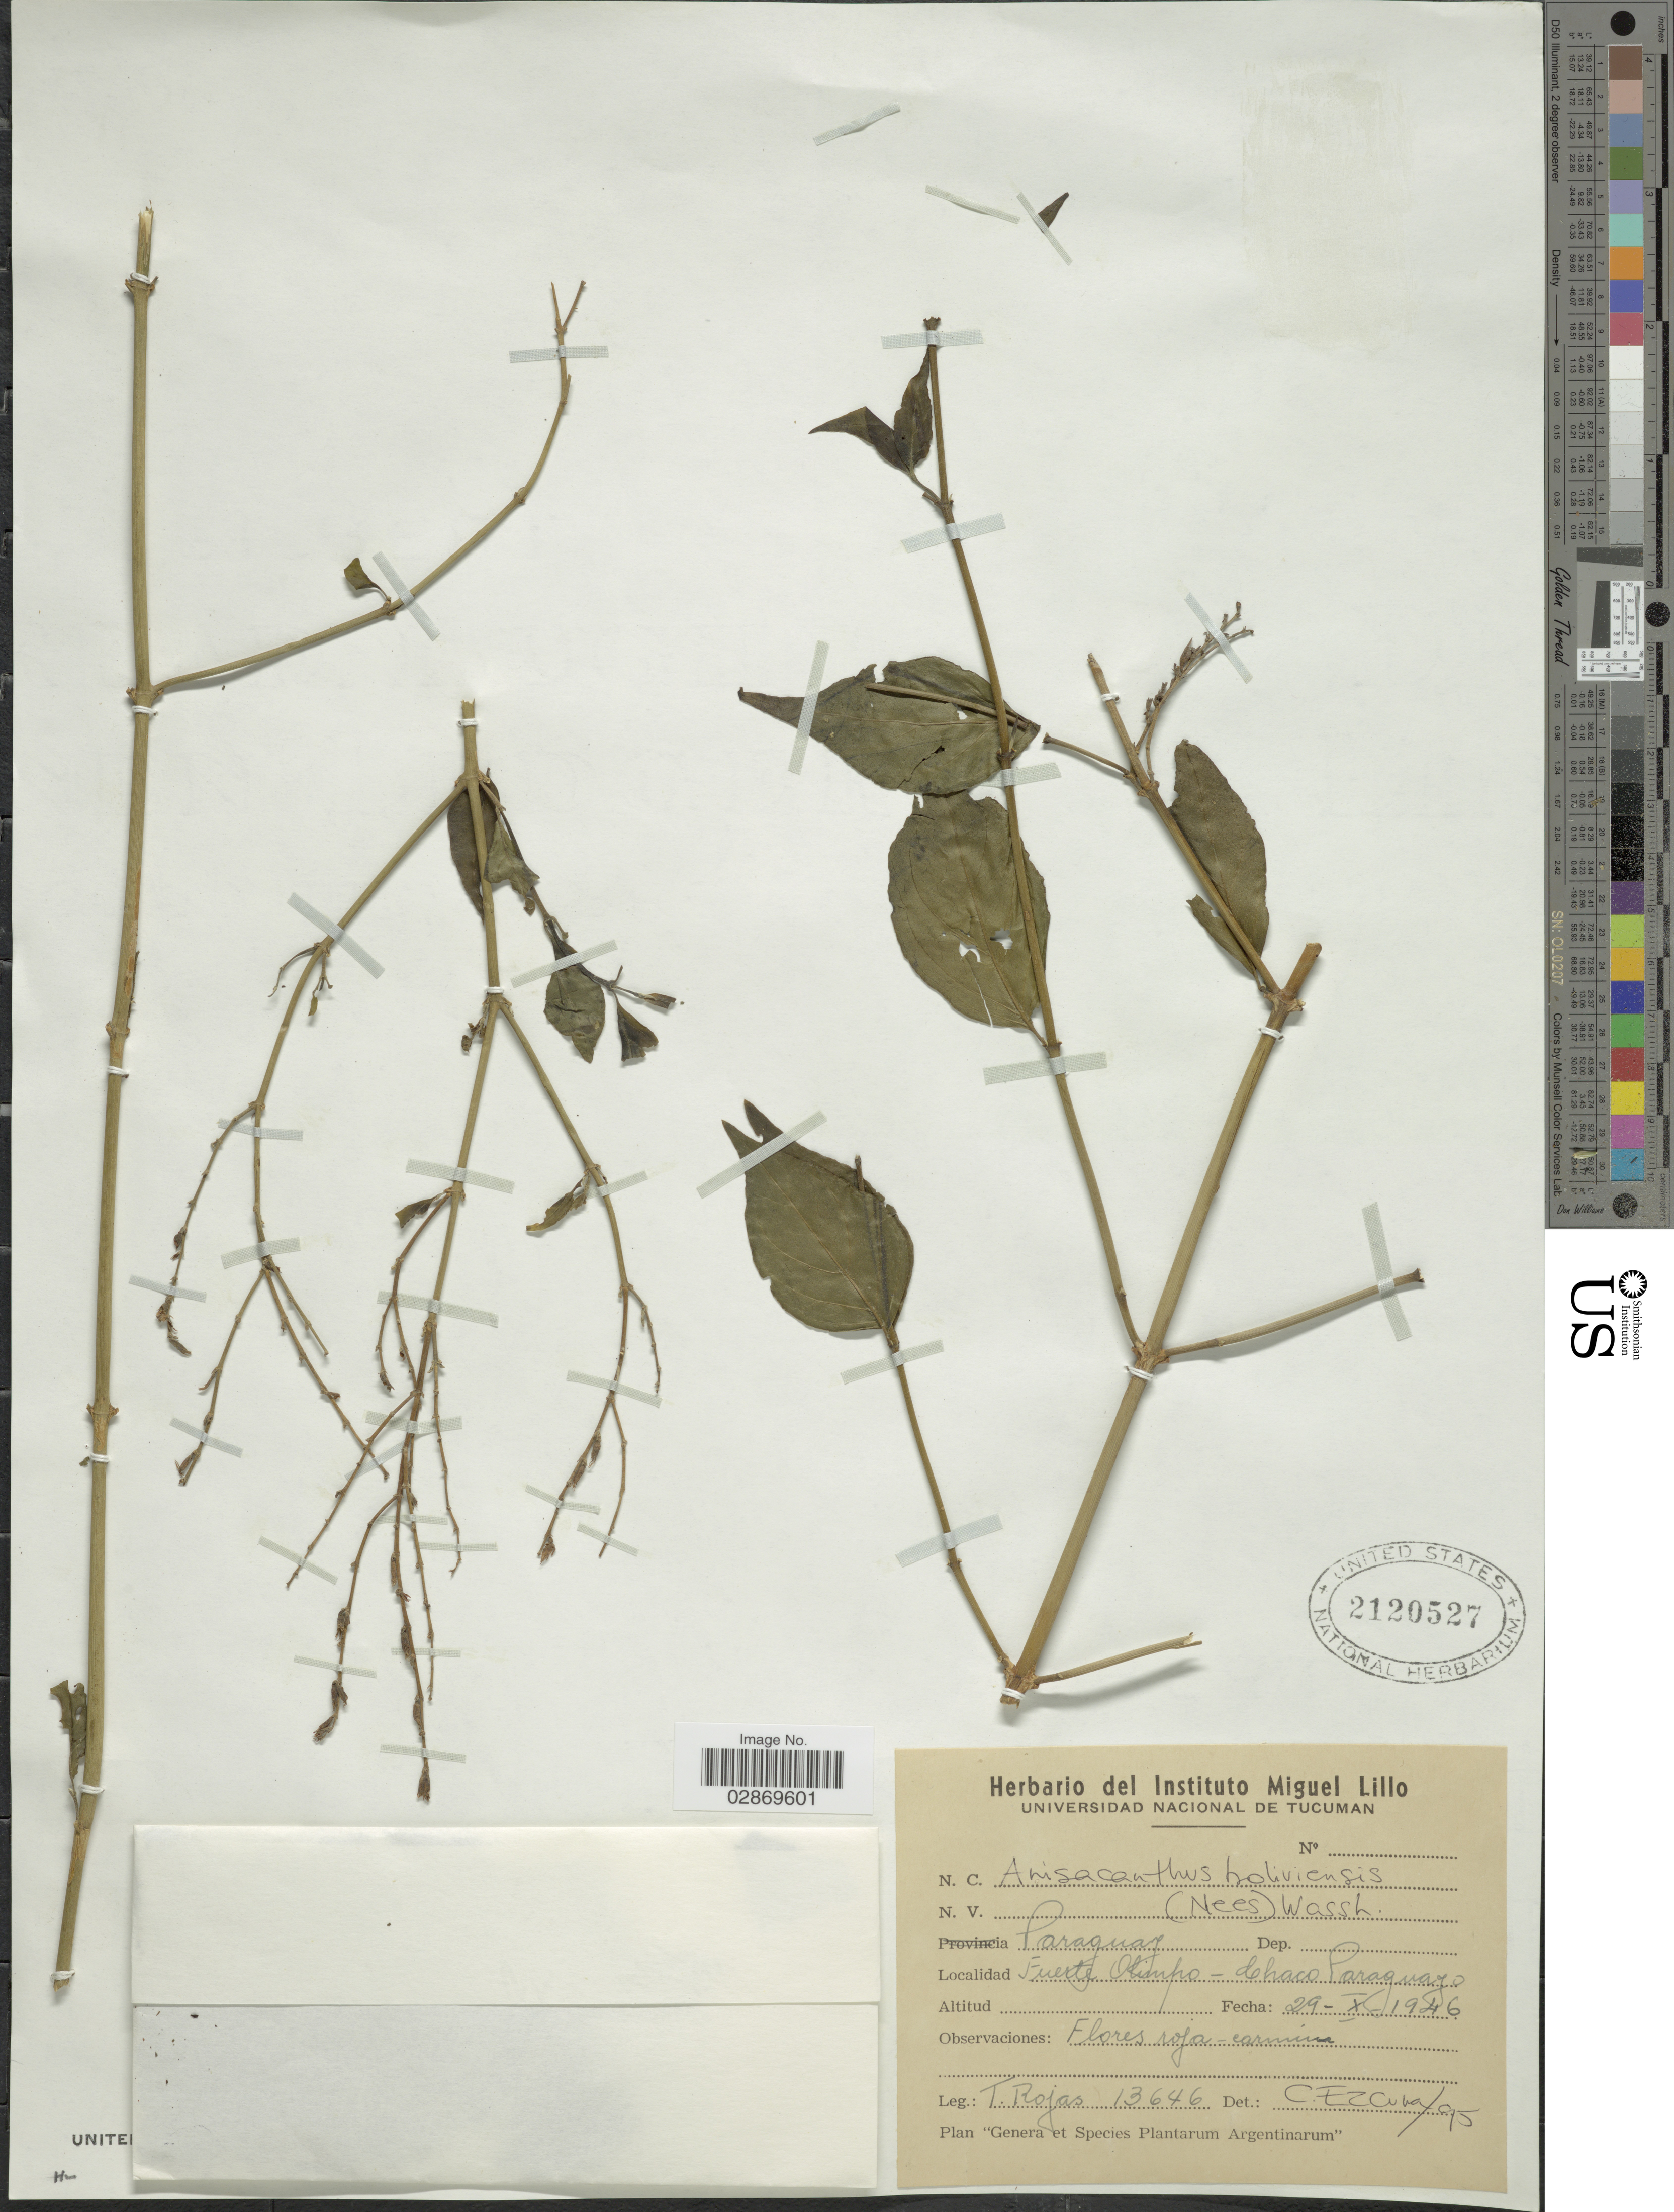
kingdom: Plantae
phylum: Tracheophyta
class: Magnoliopsida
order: Lamiales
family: Acanthaceae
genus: Anisacanthus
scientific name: Anisacanthus malmei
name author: Lindau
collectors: T. Rojas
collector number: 13646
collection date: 1946-10-29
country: Paraguay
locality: Fuerte Olimpo, Chaco Paraguay.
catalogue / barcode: US 2120527